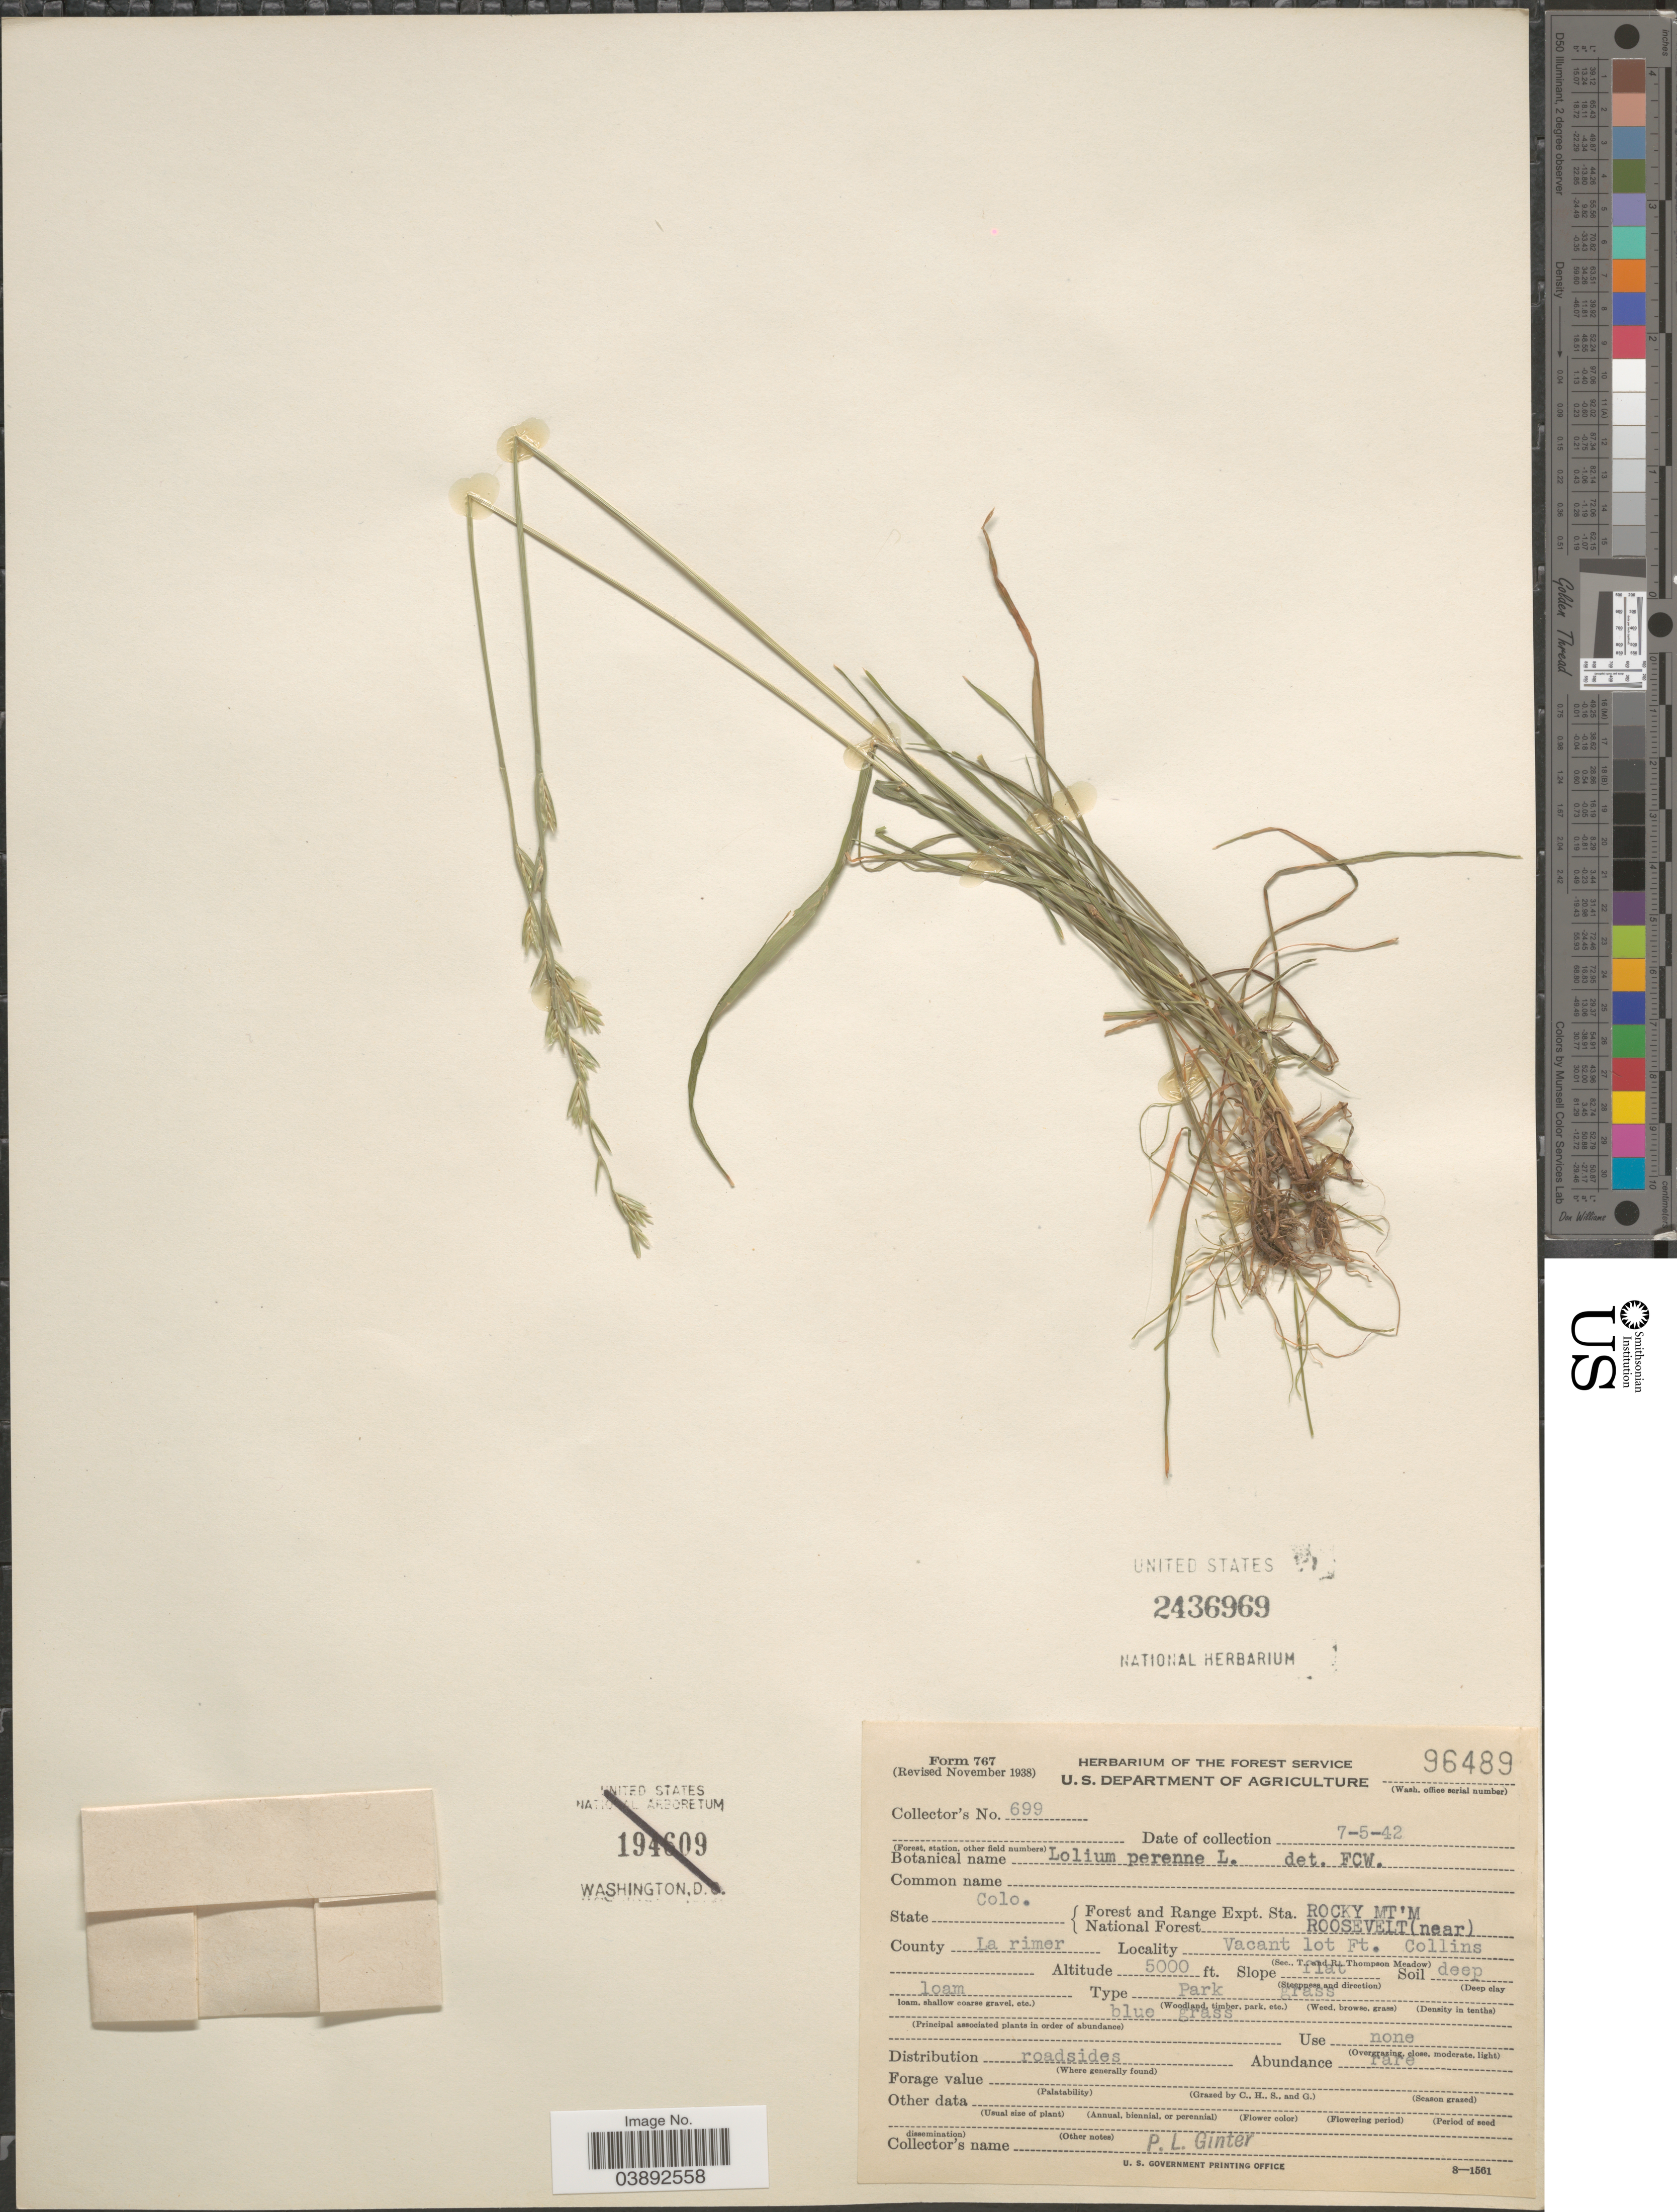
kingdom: Plantae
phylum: Tracheophyta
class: Liliopsida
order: Poales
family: Poaceae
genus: Lolium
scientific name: Lolium perenne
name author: L.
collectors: P. Ginter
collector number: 699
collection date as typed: Transcribed d/m/y: 5/7/42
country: United States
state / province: Colorado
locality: Forest and Range Expt. Sta. Rocky Mt'm. National Forest Roosevelt (near). County La rimer. Vacant lot Ft. Collins.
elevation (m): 1524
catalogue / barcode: US 2436969